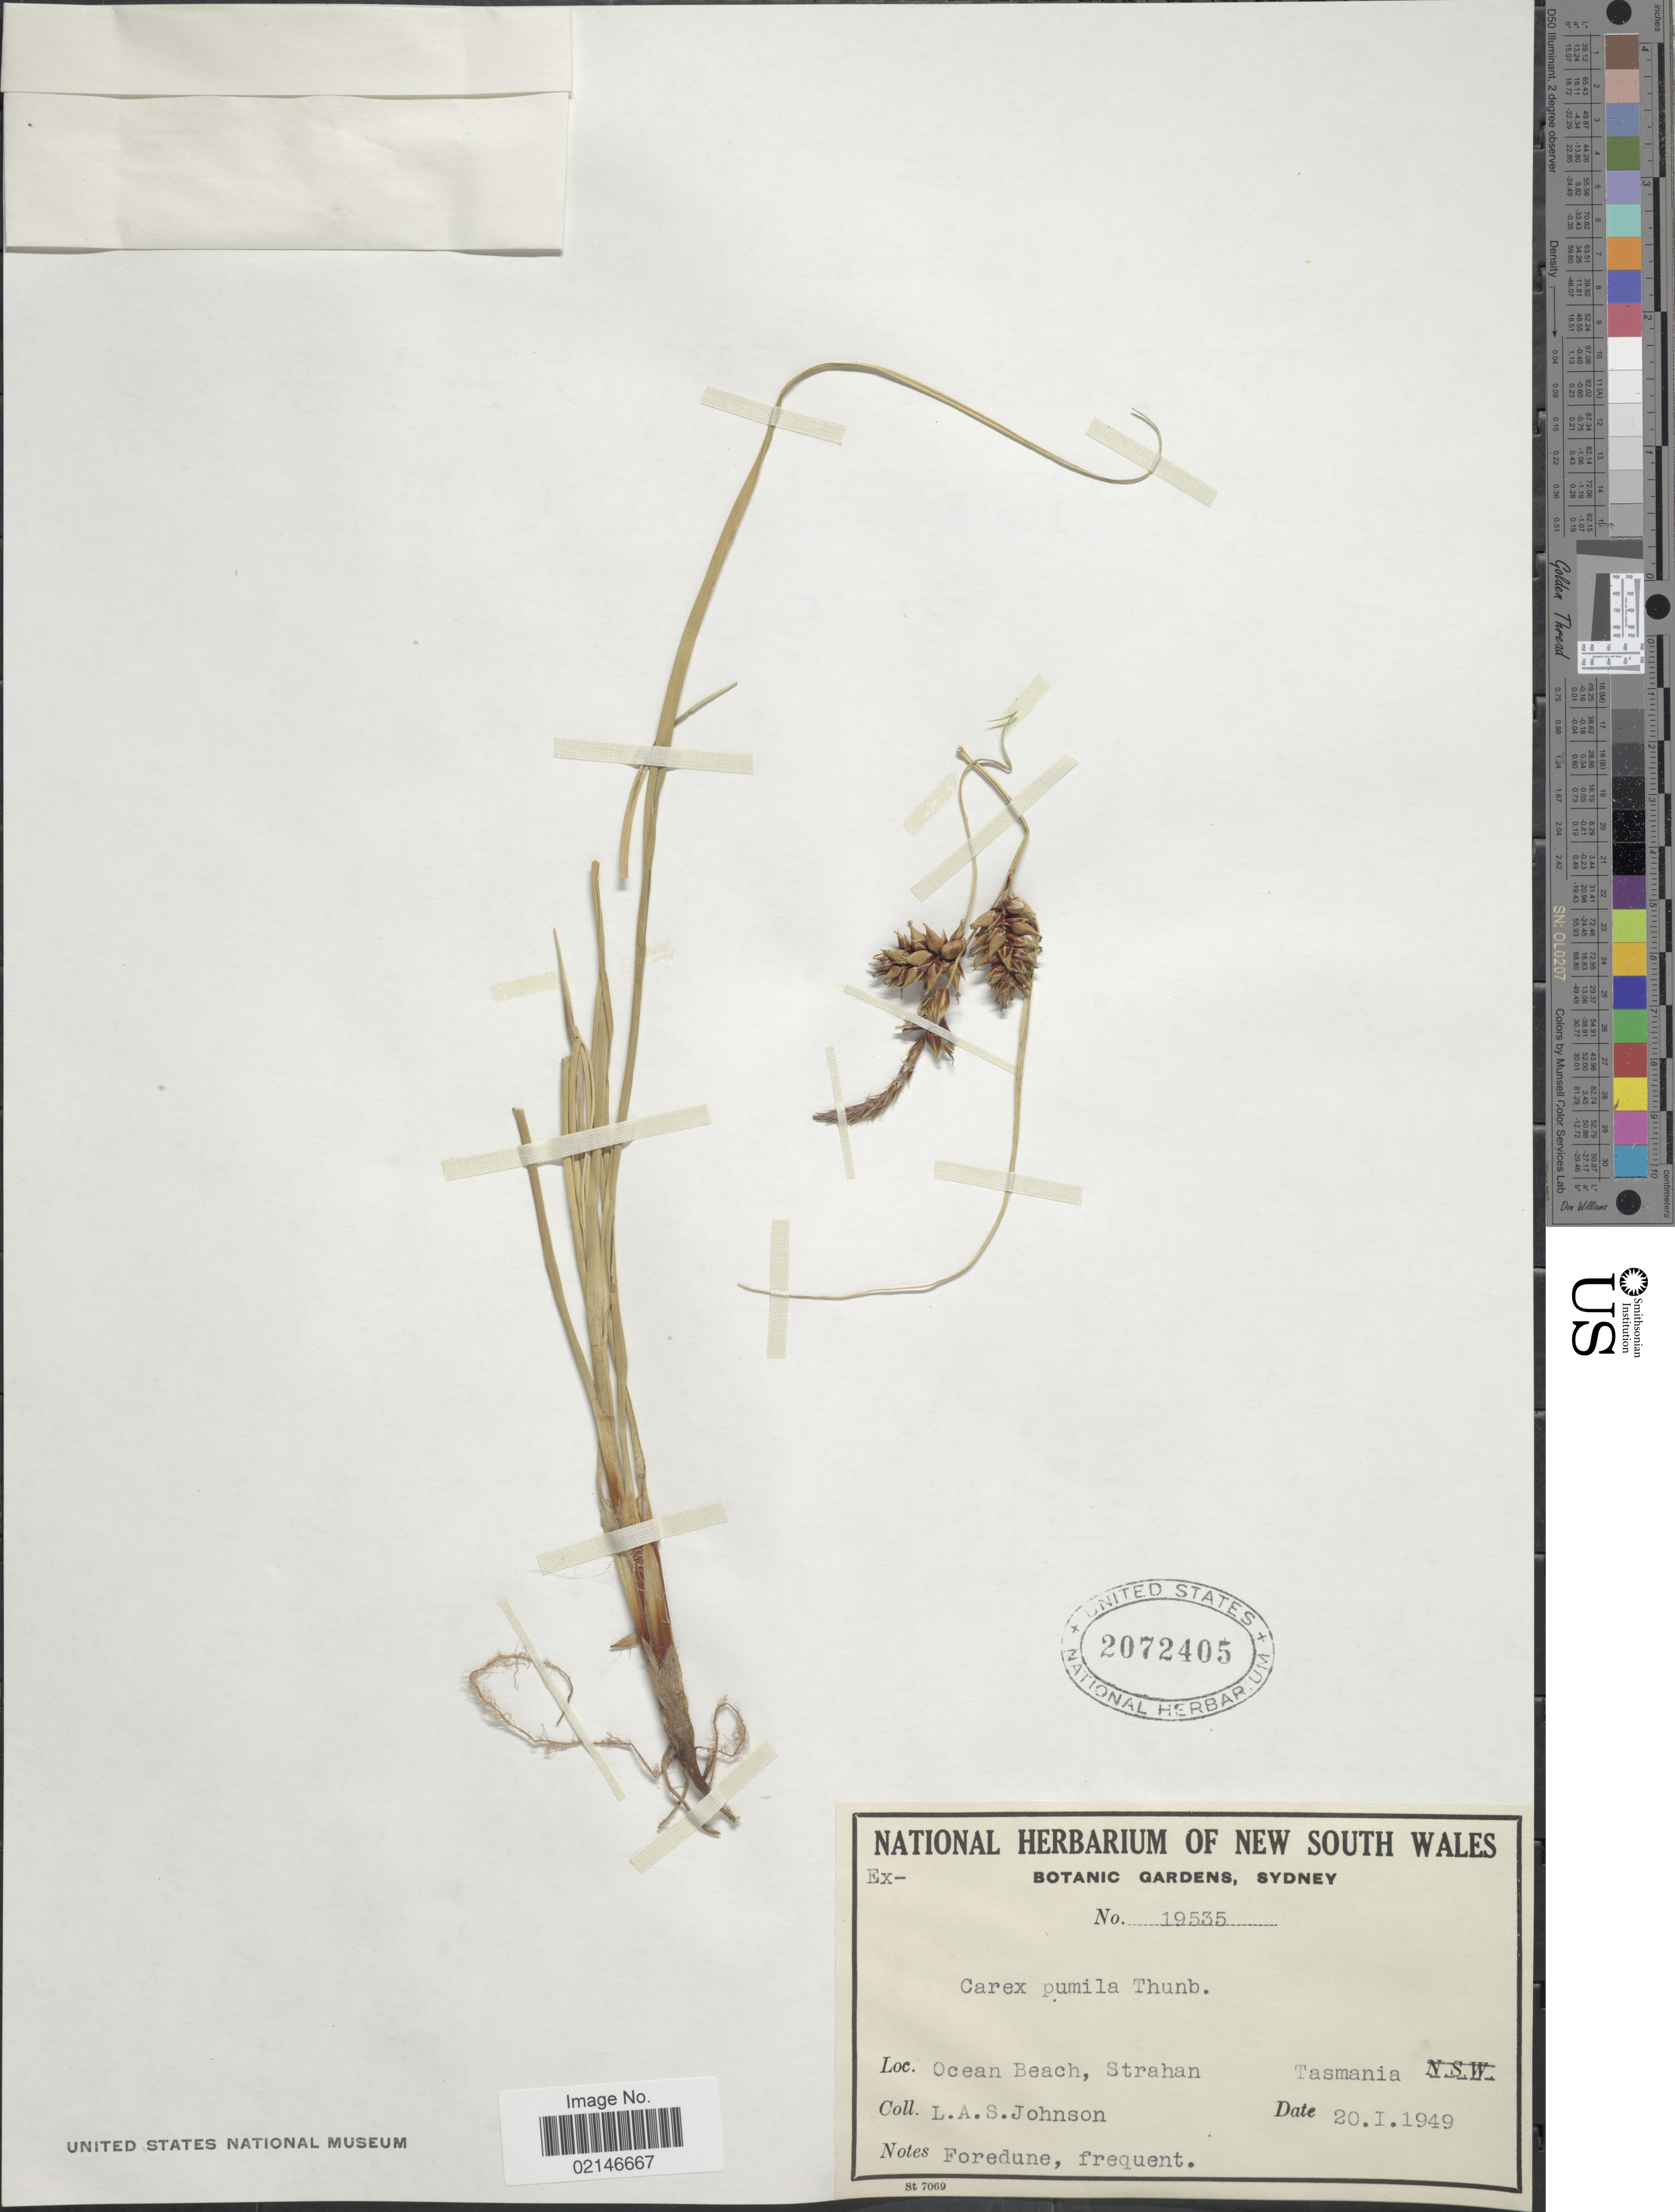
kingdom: Plantae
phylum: Tracheophyta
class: Liliopsida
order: Poales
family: Cyperaceae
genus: Carex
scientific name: Carex pumila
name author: Thunb.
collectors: L. A. S. Johnson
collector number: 19535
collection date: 1949-01-20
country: Australia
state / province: Tasmania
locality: Ocean Beach, Strahan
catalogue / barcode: US 2072405